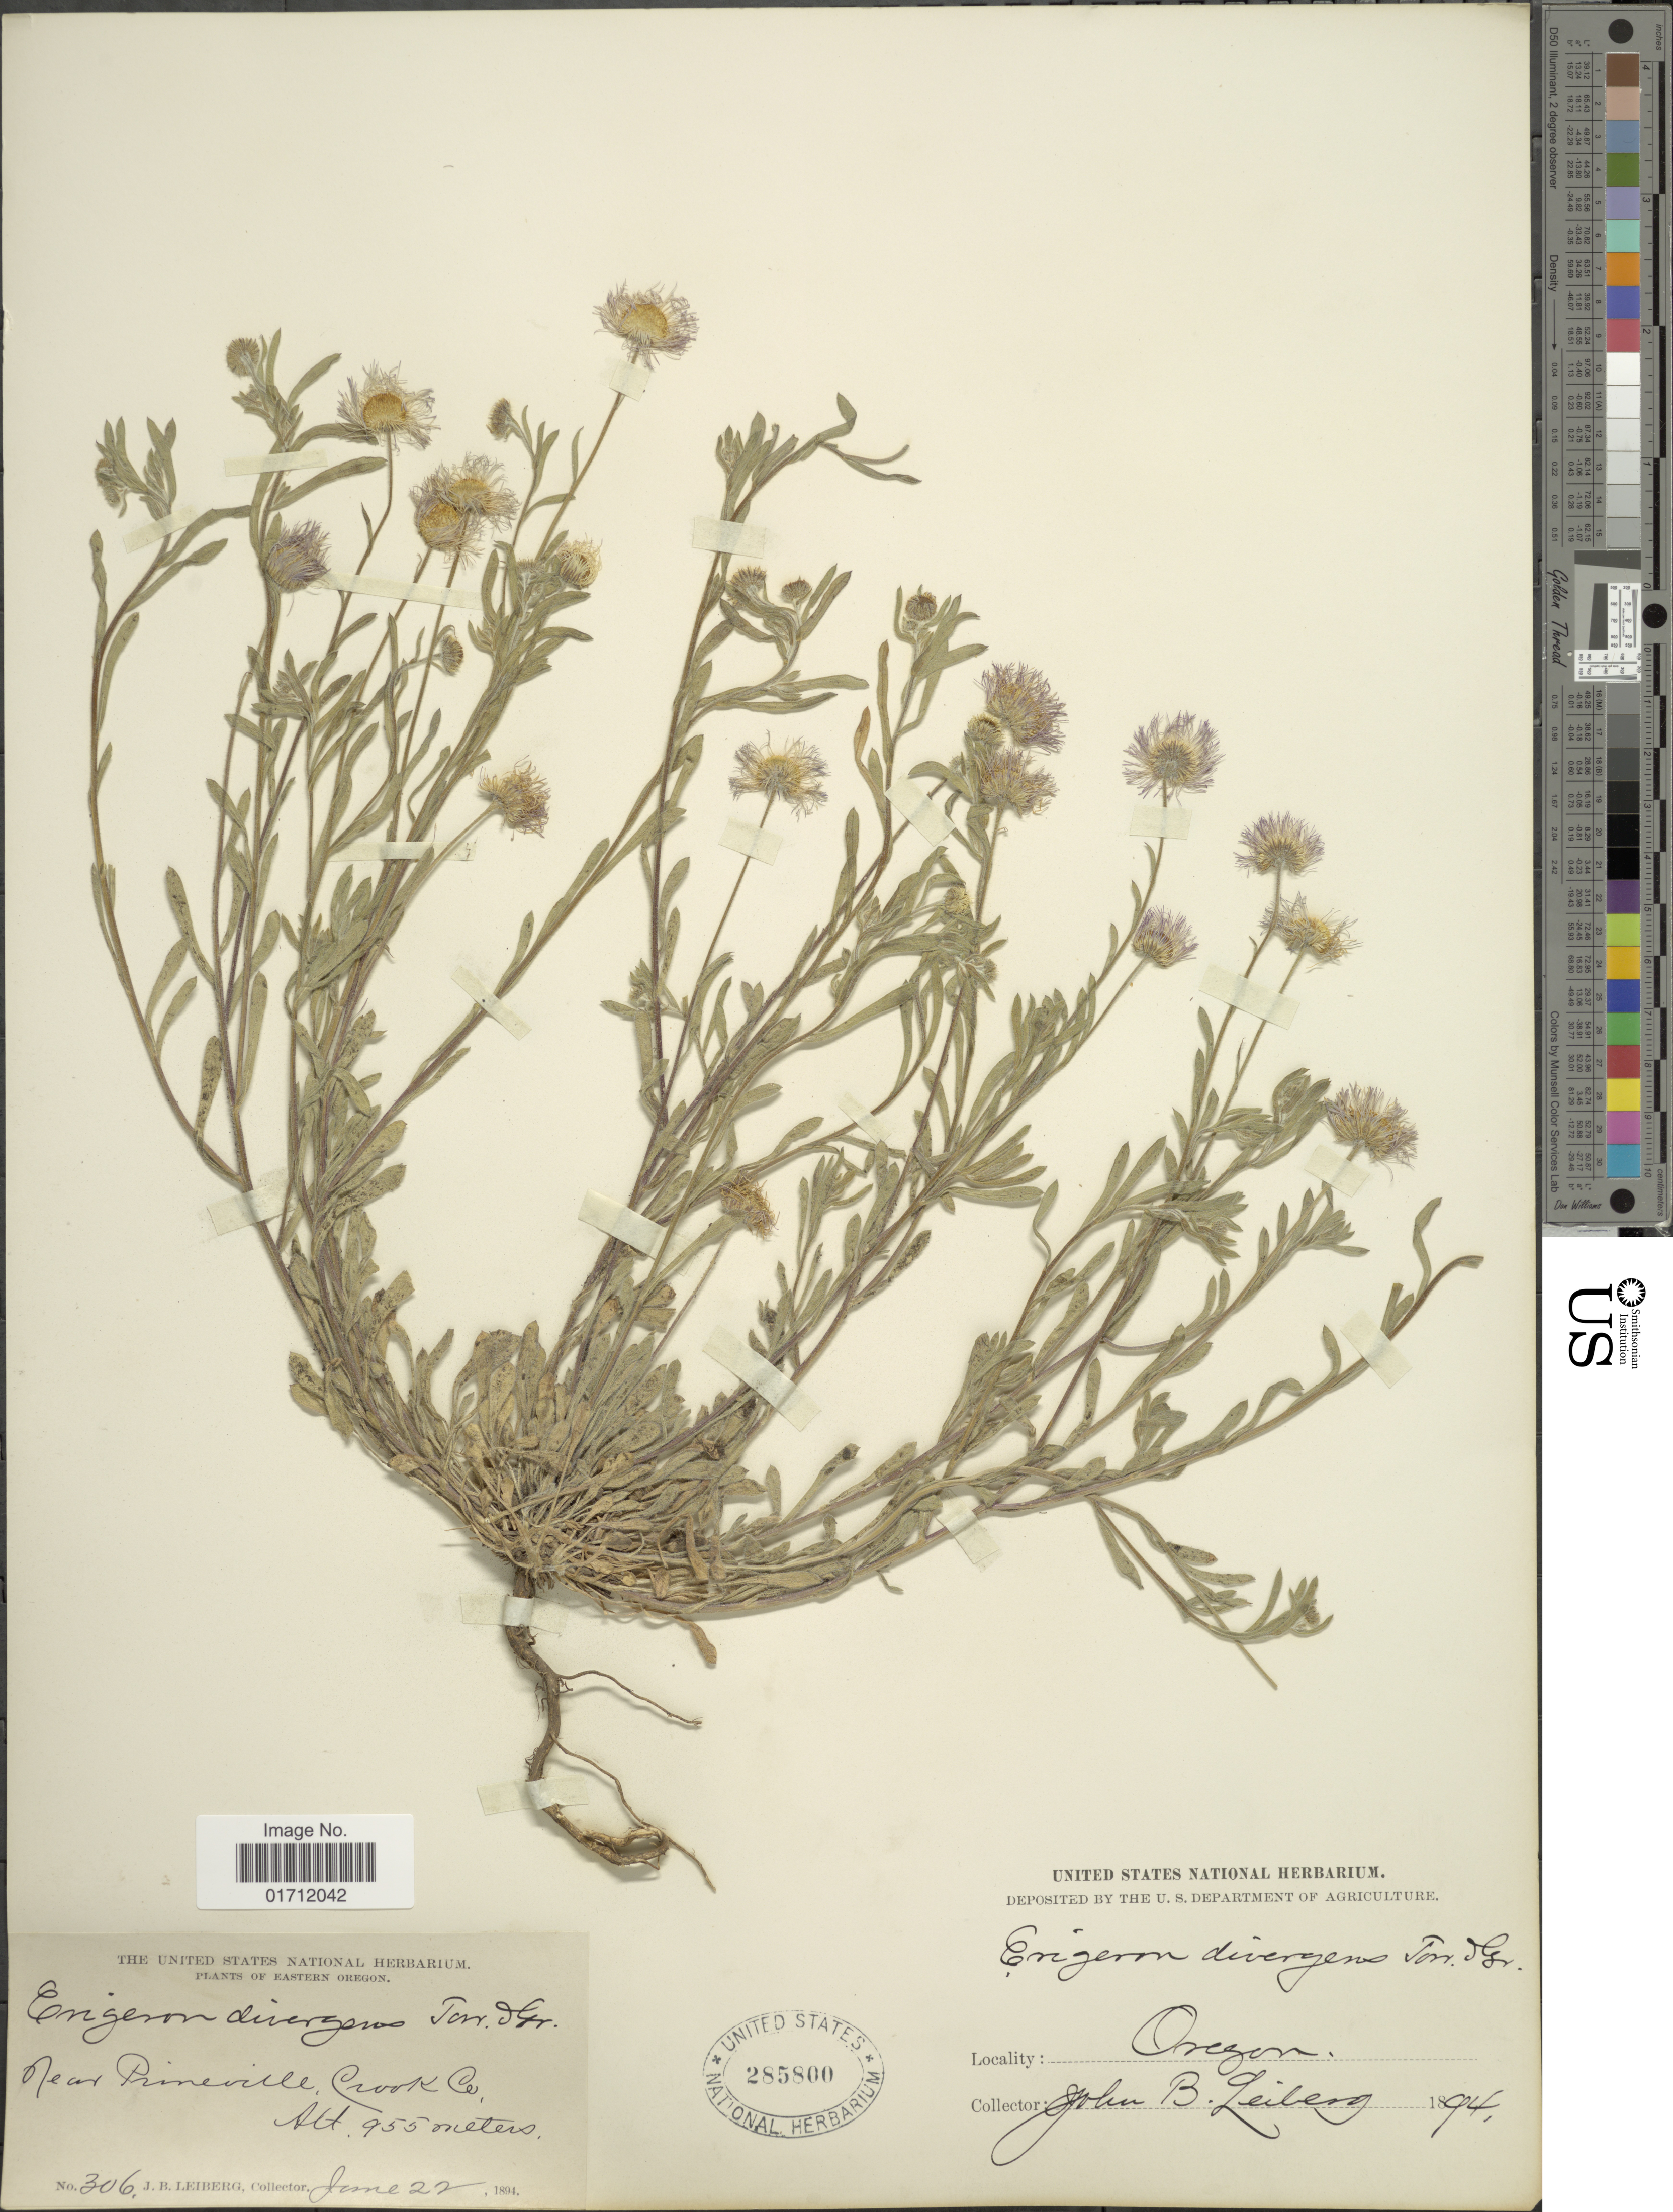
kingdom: Plantae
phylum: Tracheophyta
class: Magnoliopsida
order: Asterales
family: Asteraceae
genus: Erigeron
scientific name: Erigeron divergens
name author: Torr. & A. Gray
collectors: J. B. Leiberg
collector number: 306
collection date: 1894-06-22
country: United States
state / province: Oregon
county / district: Crook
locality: Near Prineville, Crook Co.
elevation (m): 955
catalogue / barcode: US 285800